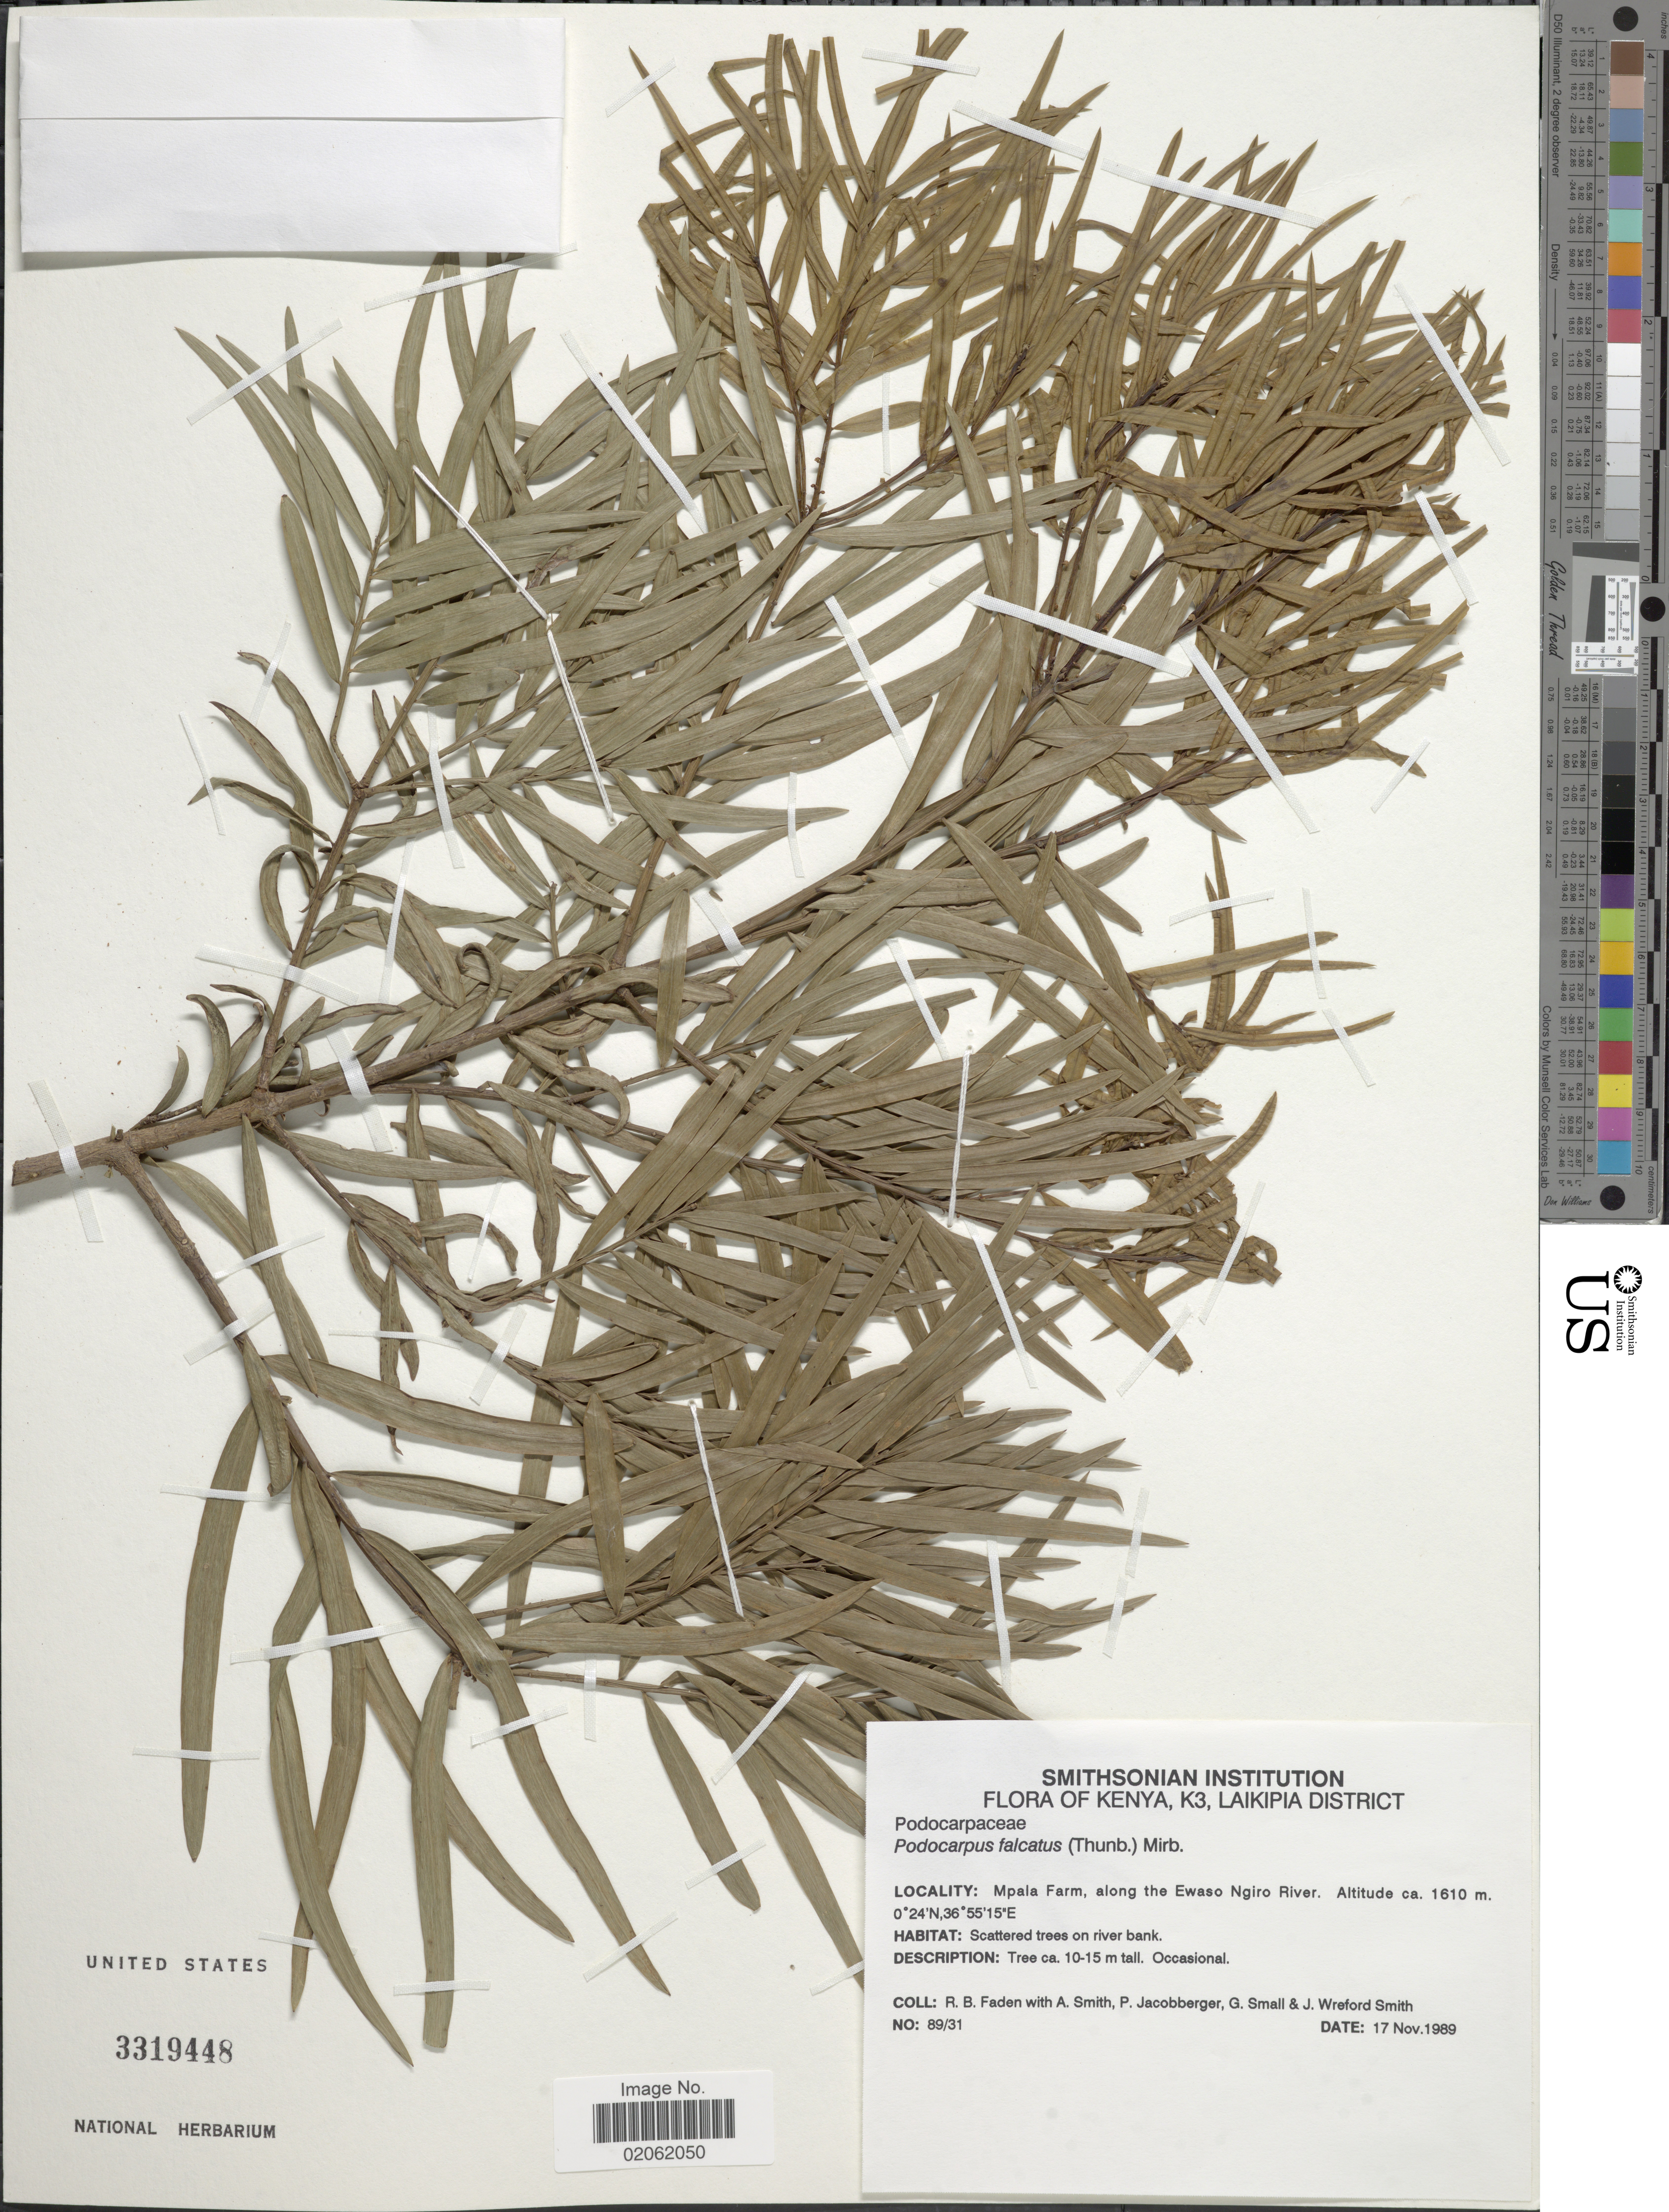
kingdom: Plantae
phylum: Tracheophyta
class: Pinopsida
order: Pinales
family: Podocarpaceae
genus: Podocarpus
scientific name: Podocarpus falcatus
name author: (Thunb.) Endl.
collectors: R. B. Faden, A. Smith, P. Jacobberger & G. Small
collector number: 89/31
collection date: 1989-11-17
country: Kenya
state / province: Laikipia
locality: K3, Laikipia District, Mpala Farm, along the Ewaso Ngiro River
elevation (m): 1610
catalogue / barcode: US 3319448